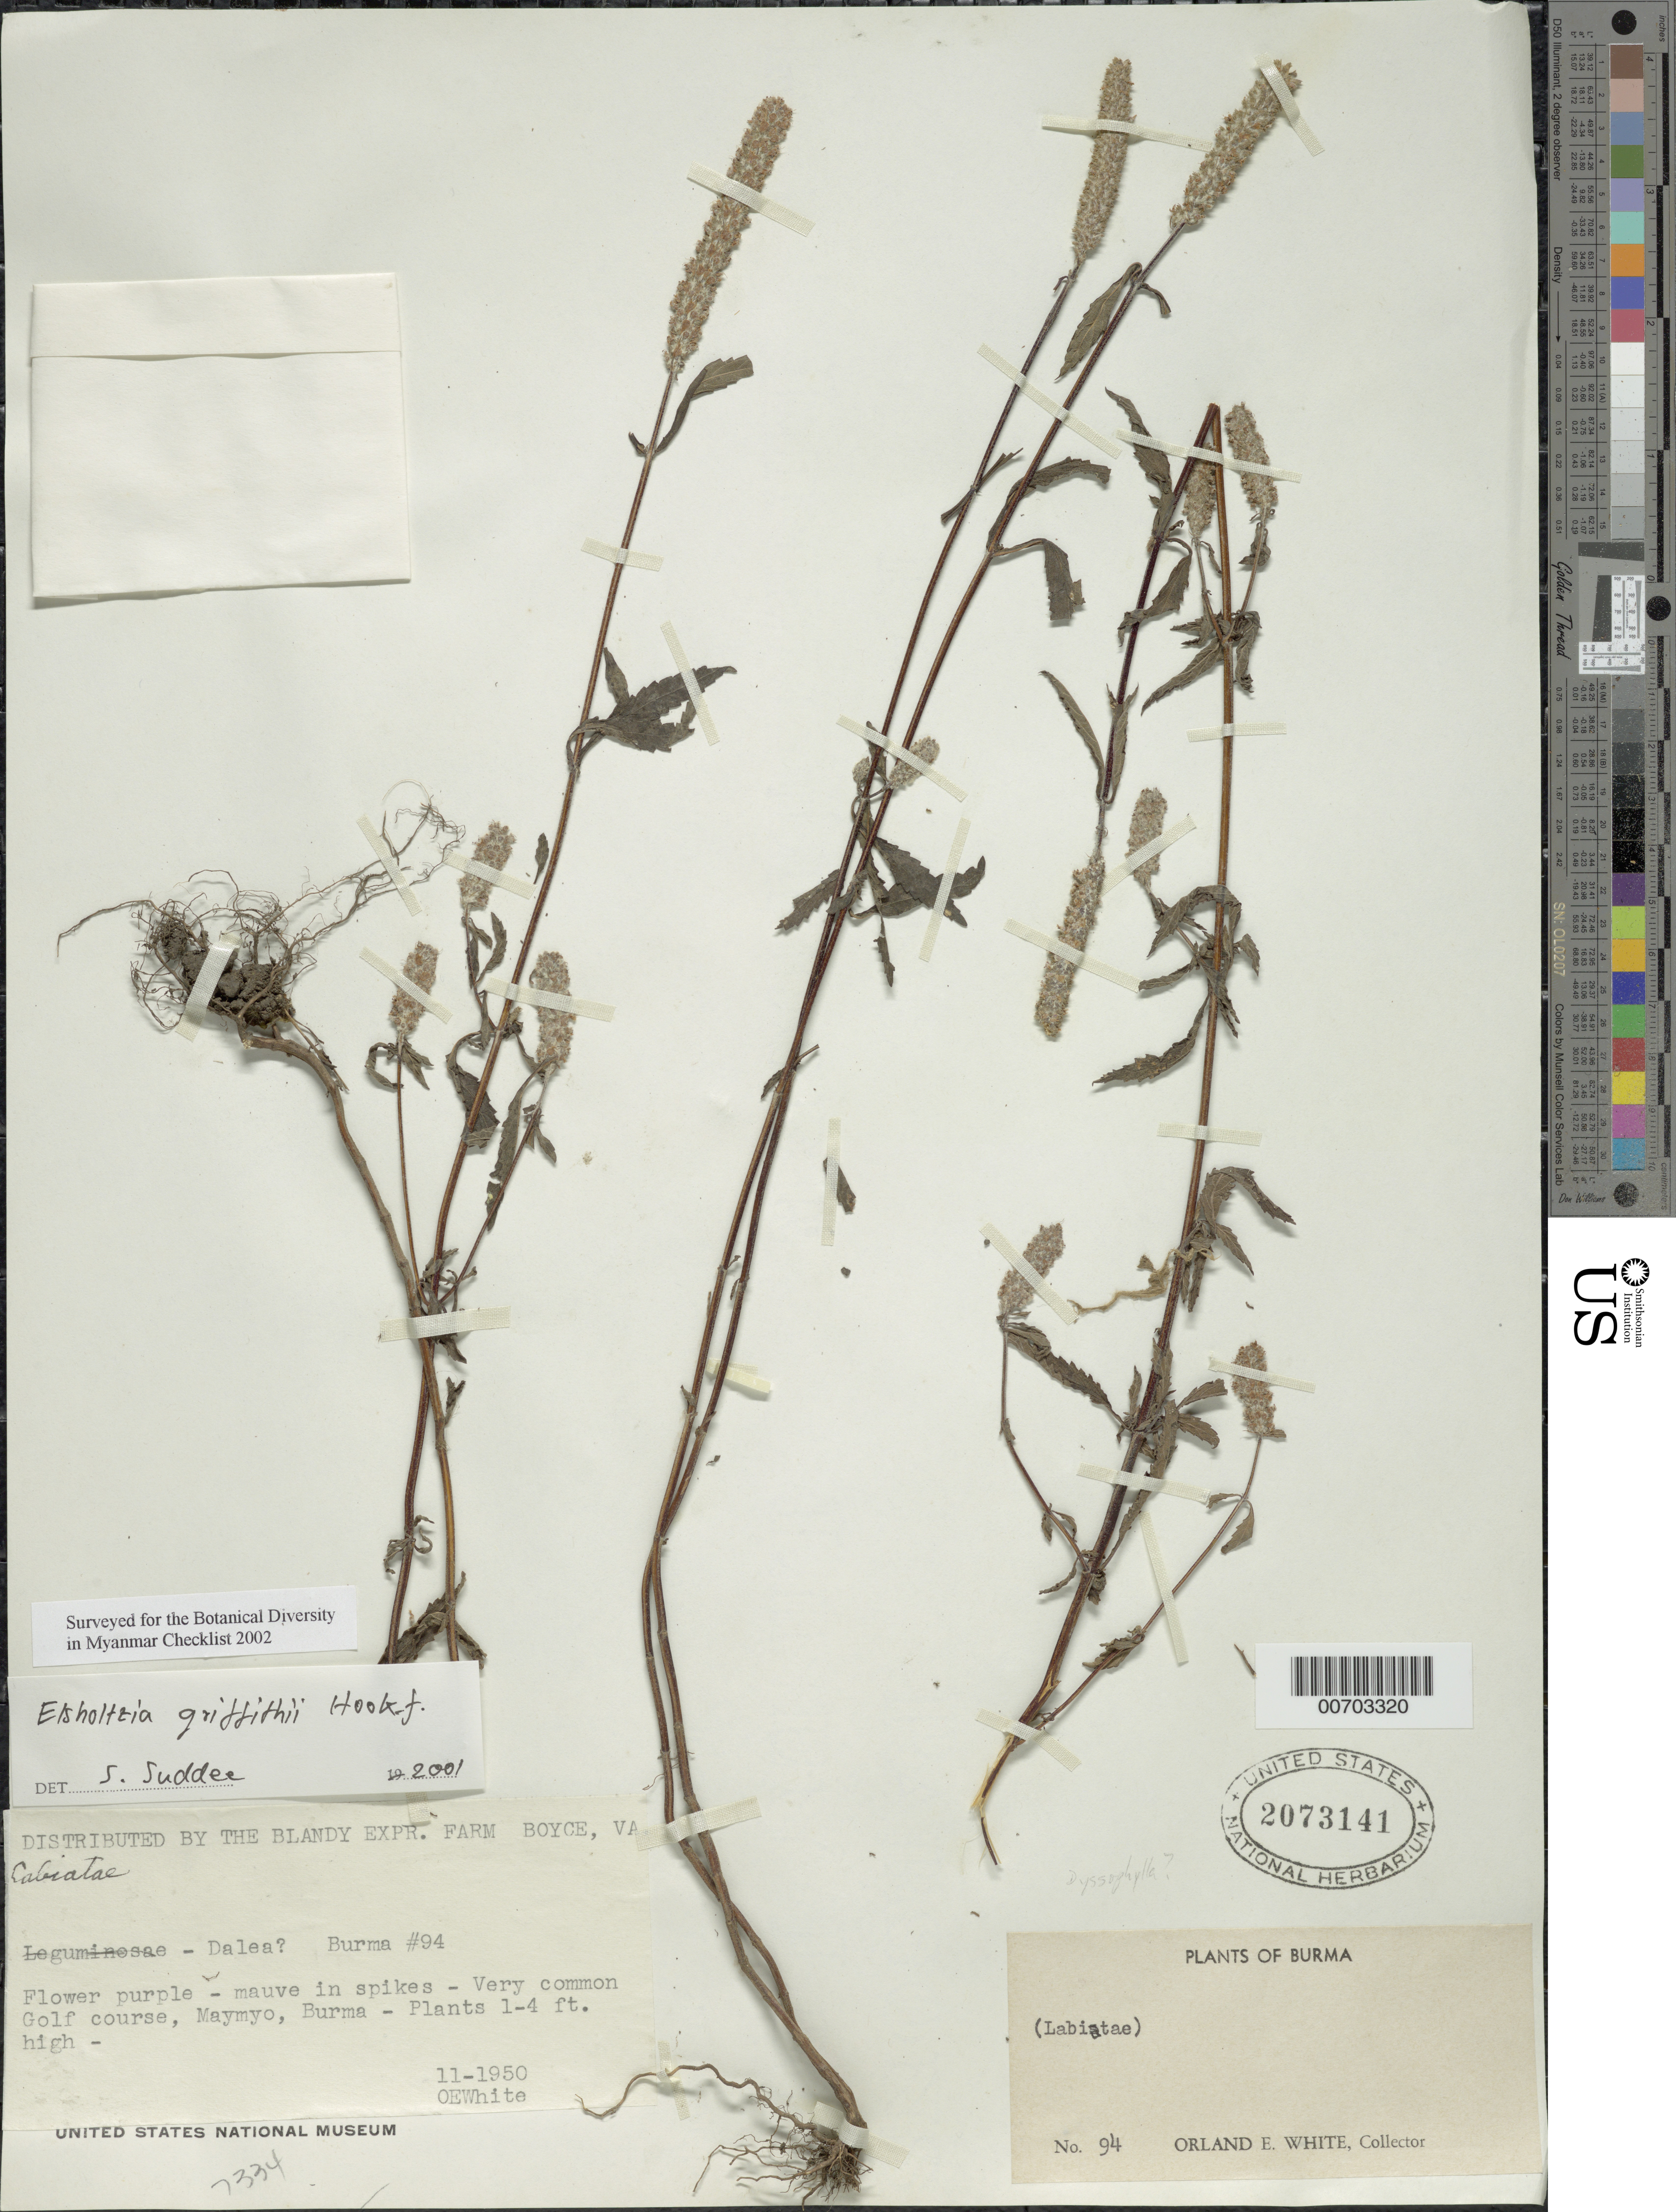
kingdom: Plantae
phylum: Tracheophyta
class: Magnoliopsida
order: Lamiales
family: Lamiaceae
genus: Elsholtzia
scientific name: Elsholtzia griffithii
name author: Hook. f.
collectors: O. E. White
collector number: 94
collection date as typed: Nov 1950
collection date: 1950-11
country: Myanmar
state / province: Mandalay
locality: Maymyo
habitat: Golf course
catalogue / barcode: US 2073141